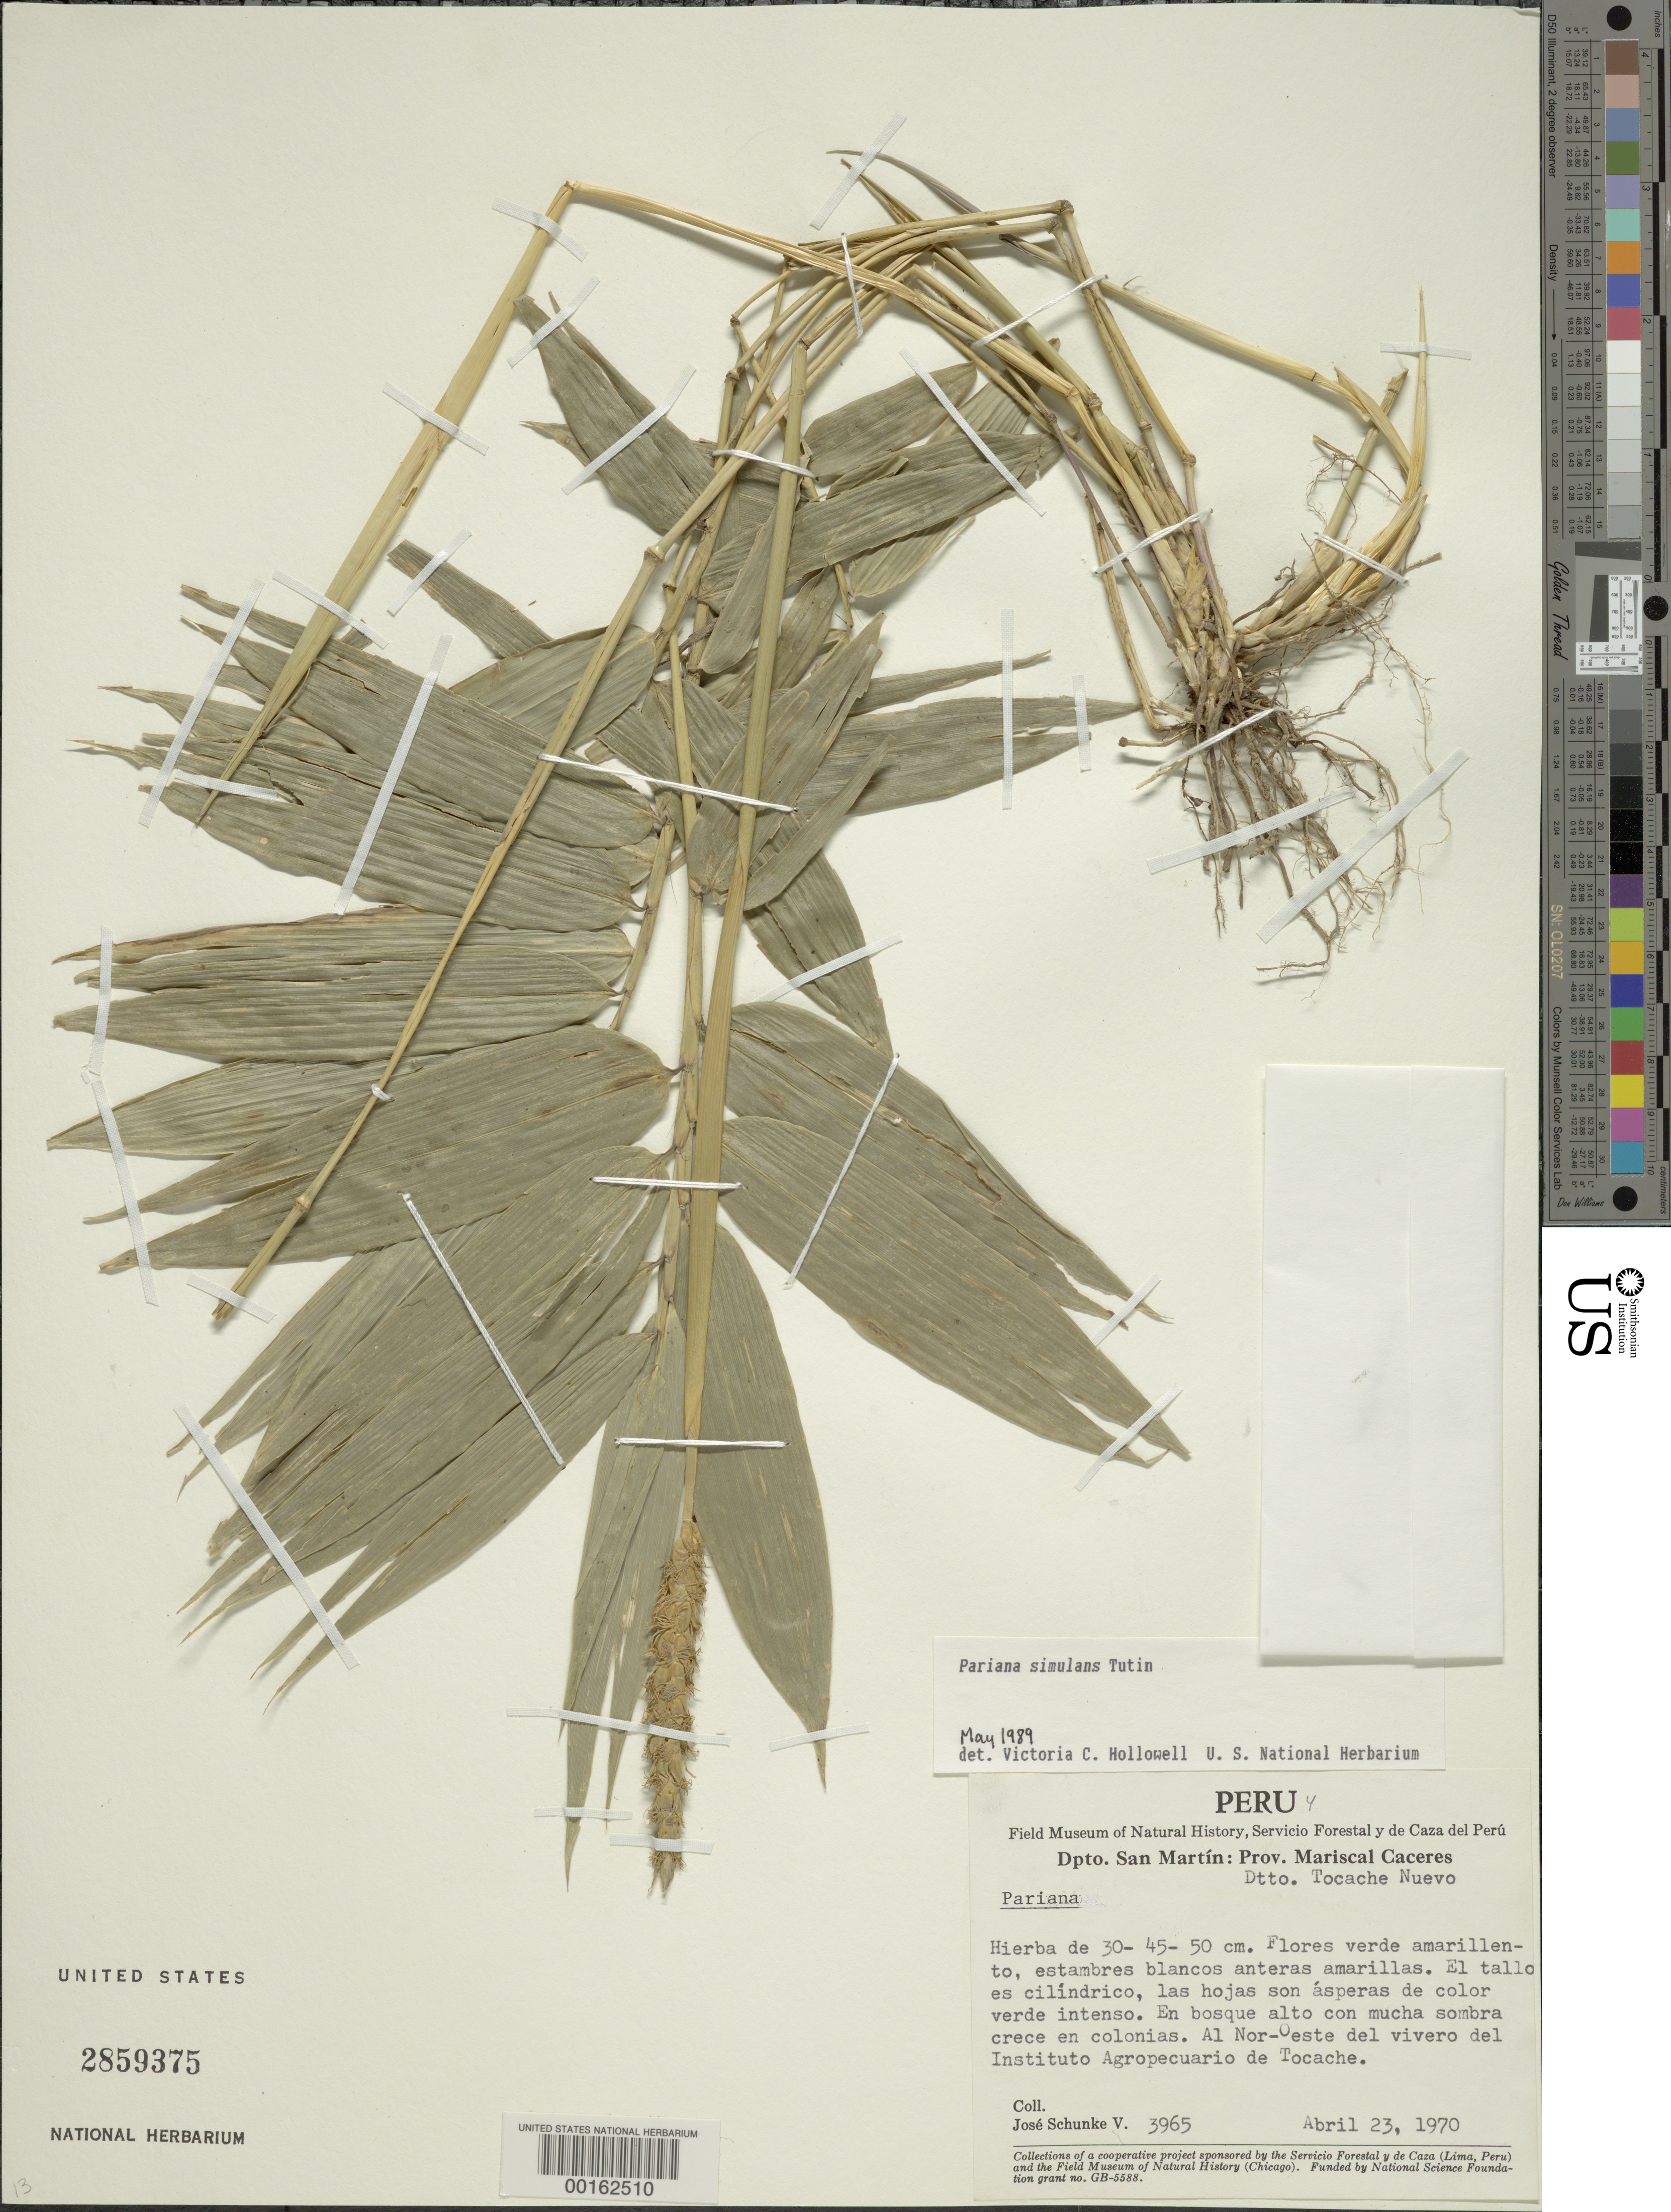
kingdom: Plantae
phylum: Tracheophyta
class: Liliopsida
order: Poales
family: Poaceae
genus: Pariana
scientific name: Pariana simulans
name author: Tutin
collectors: J. Schunke Vigo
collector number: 3965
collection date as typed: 23 Apr 1970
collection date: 1970-04-23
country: Peru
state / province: San Martín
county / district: Mariscal Cáceres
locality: Tocache nuevo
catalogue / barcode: US 2859375